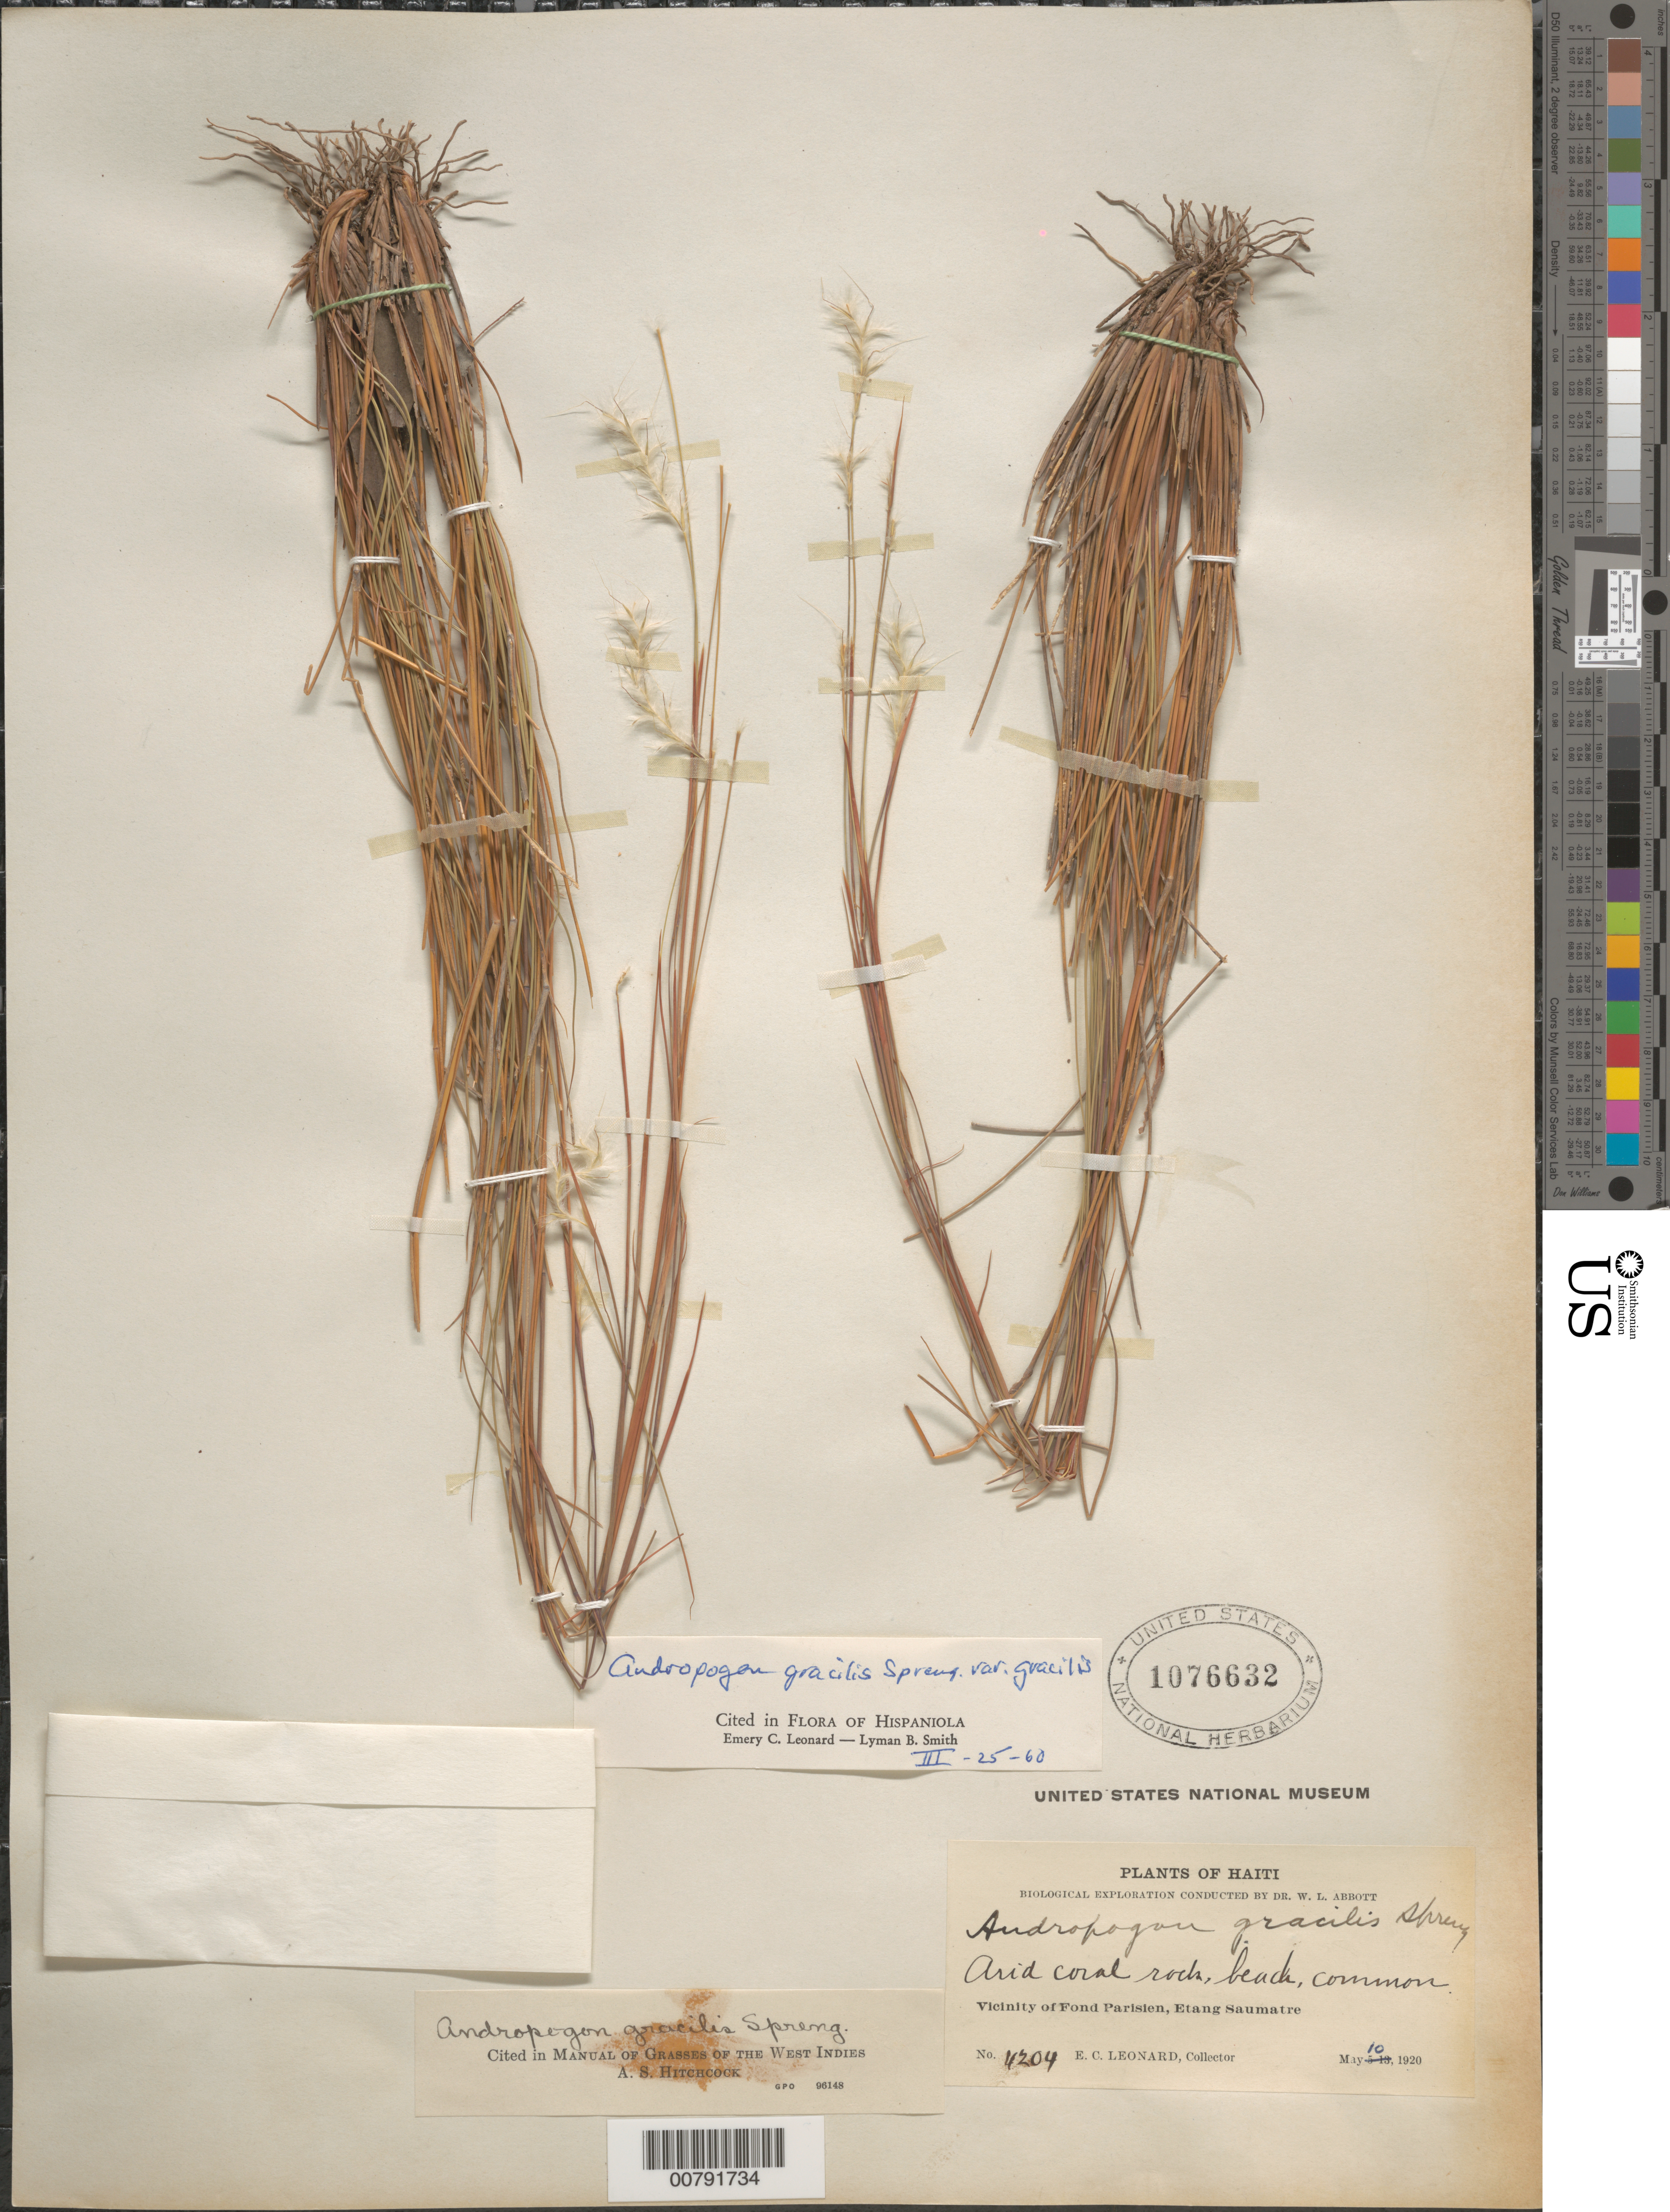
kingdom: Plantae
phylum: Tracheophyta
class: Liliopsida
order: Poales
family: Poaceae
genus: Schizachyrium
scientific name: Schizachyrium gracile var. gracile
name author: (Spreng.) Nash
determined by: Leonard, E. C.; Smith, L. B.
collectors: E. C. Leonard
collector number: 4204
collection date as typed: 10 May 1920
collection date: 1920-05-10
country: Haiti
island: Hispaniola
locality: Fond Parisien vicinity; Etang Saumatre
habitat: Arid coral rocky beach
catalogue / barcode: US 1076632